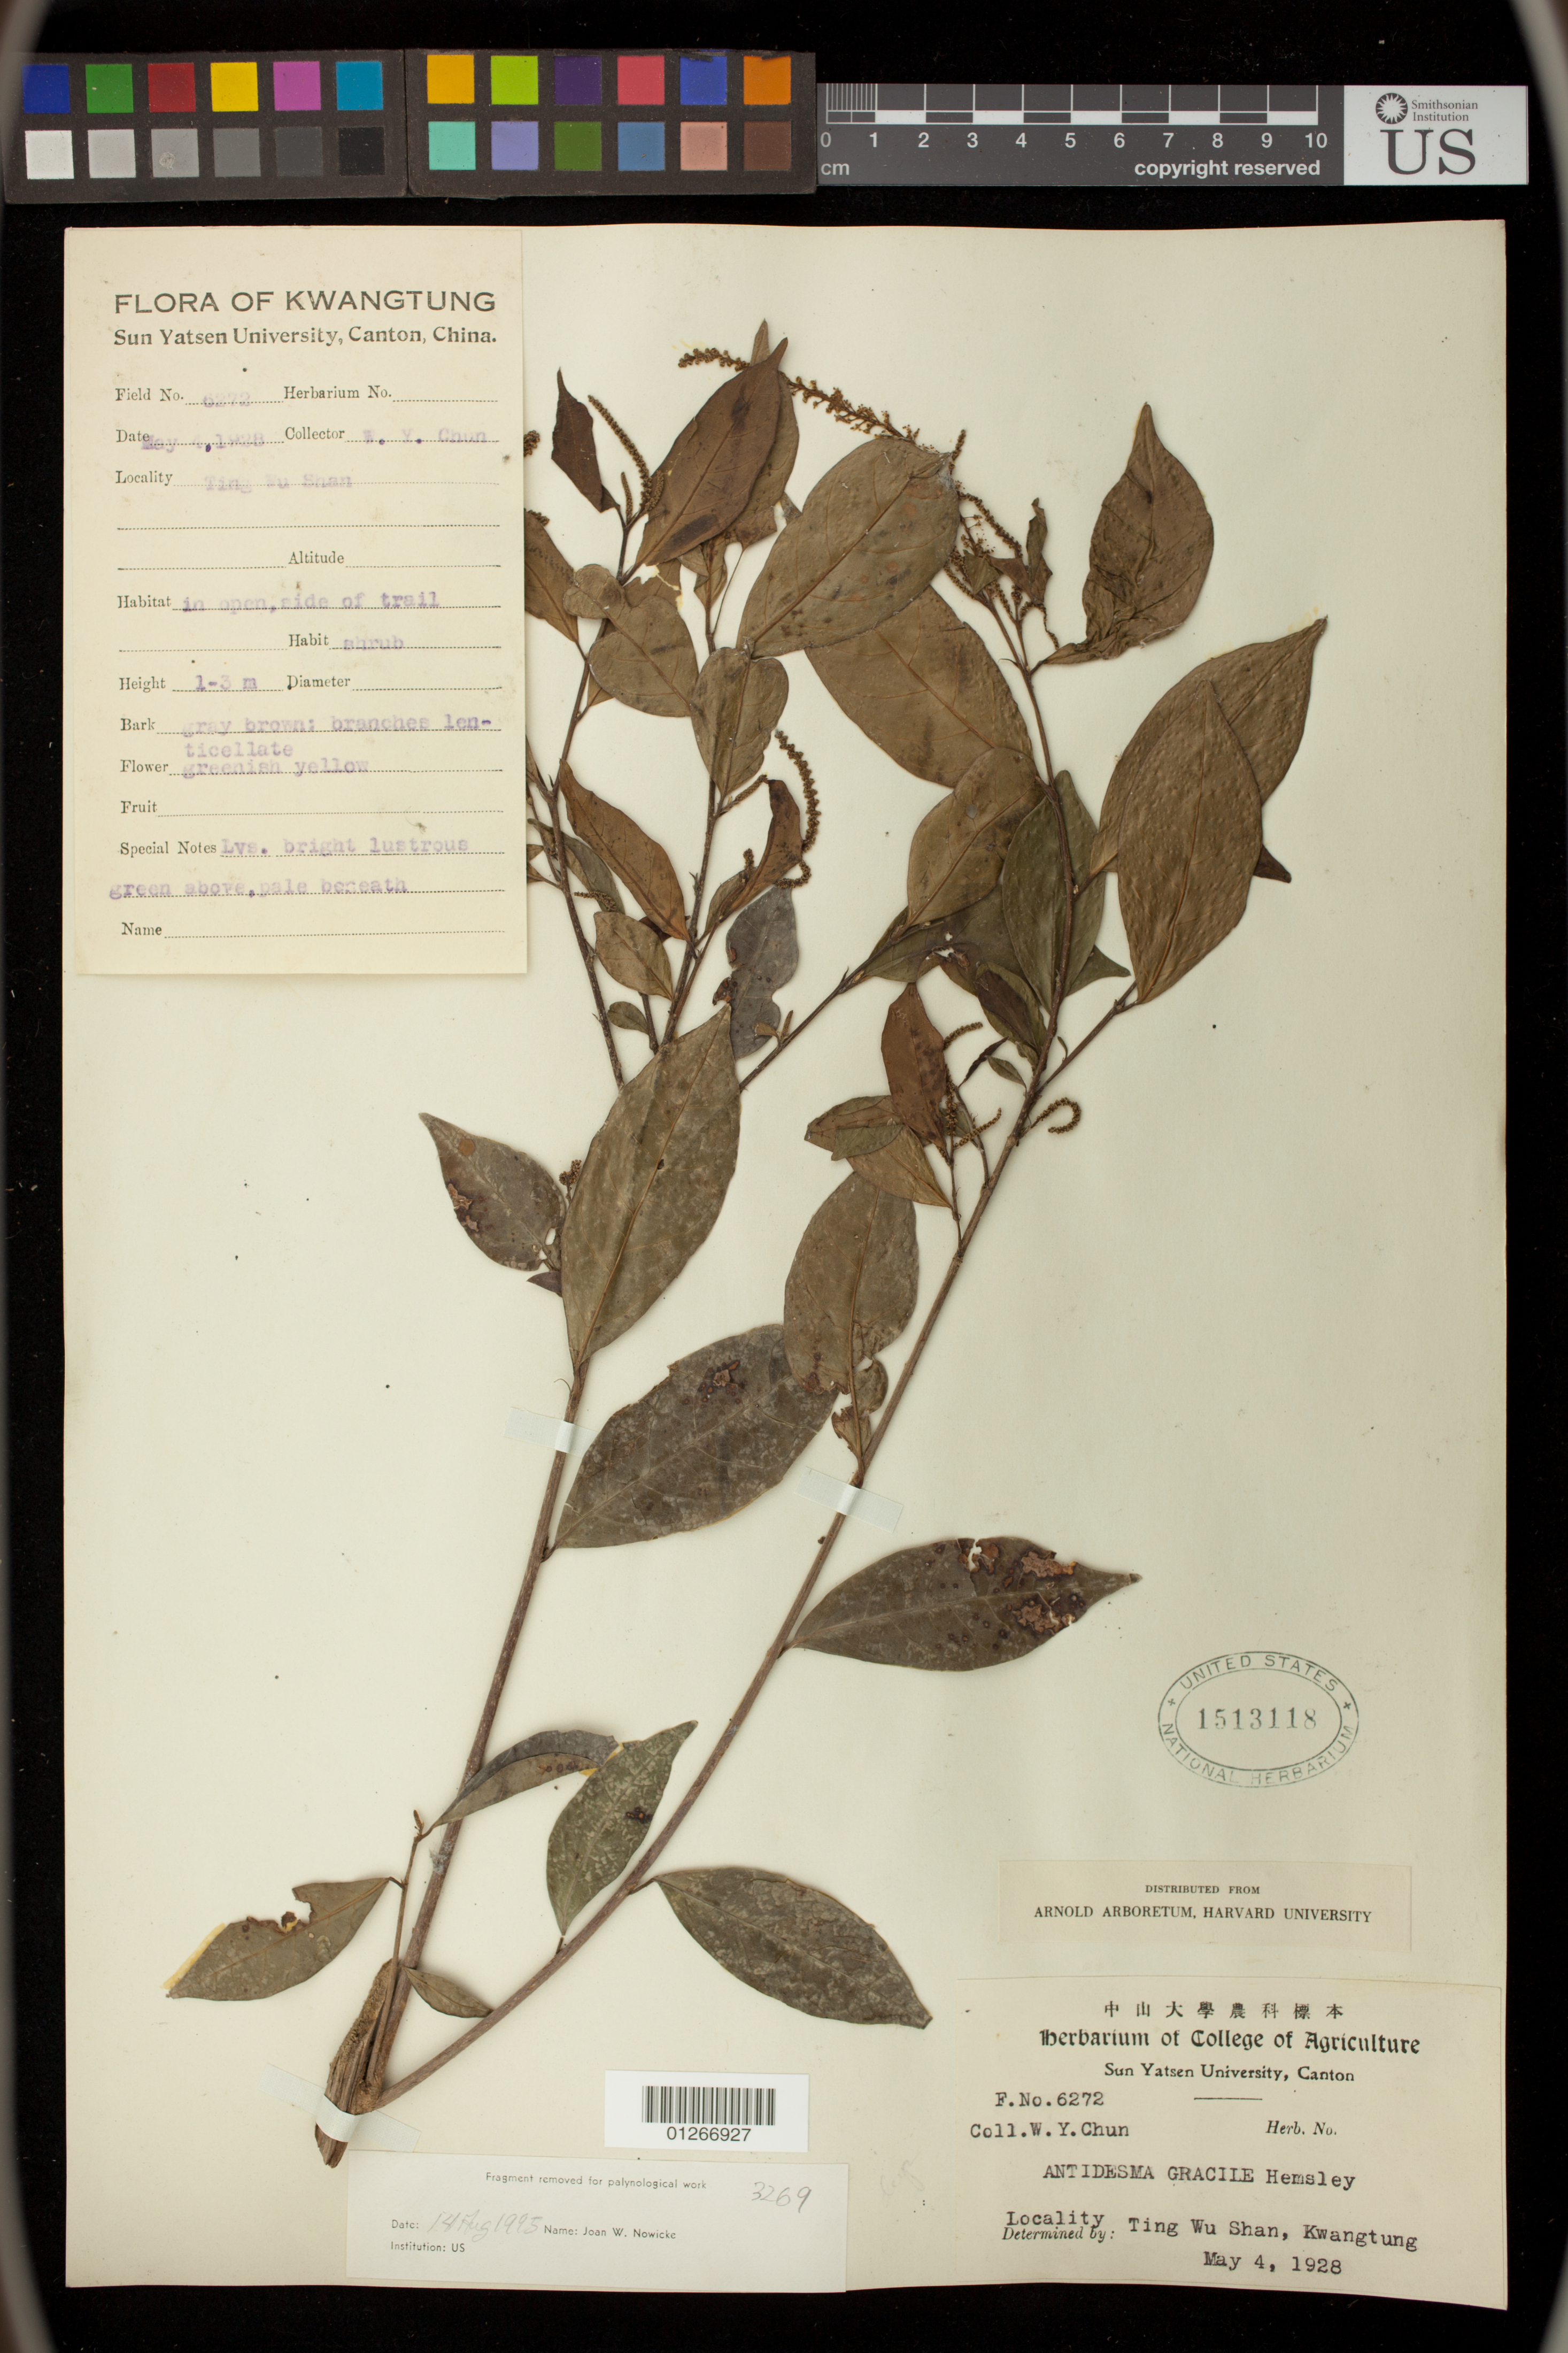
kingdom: Plantae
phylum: Tracheophyta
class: Magnoliopsida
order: Malpighiales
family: Phyllanthaceae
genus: Antidesma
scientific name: Antidesma gracile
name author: Hemsl.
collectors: W. Y. Chun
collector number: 6272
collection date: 1928-05-04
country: China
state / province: Guangdong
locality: Ting Wu Shan, Kwangtung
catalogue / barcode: US 1513118